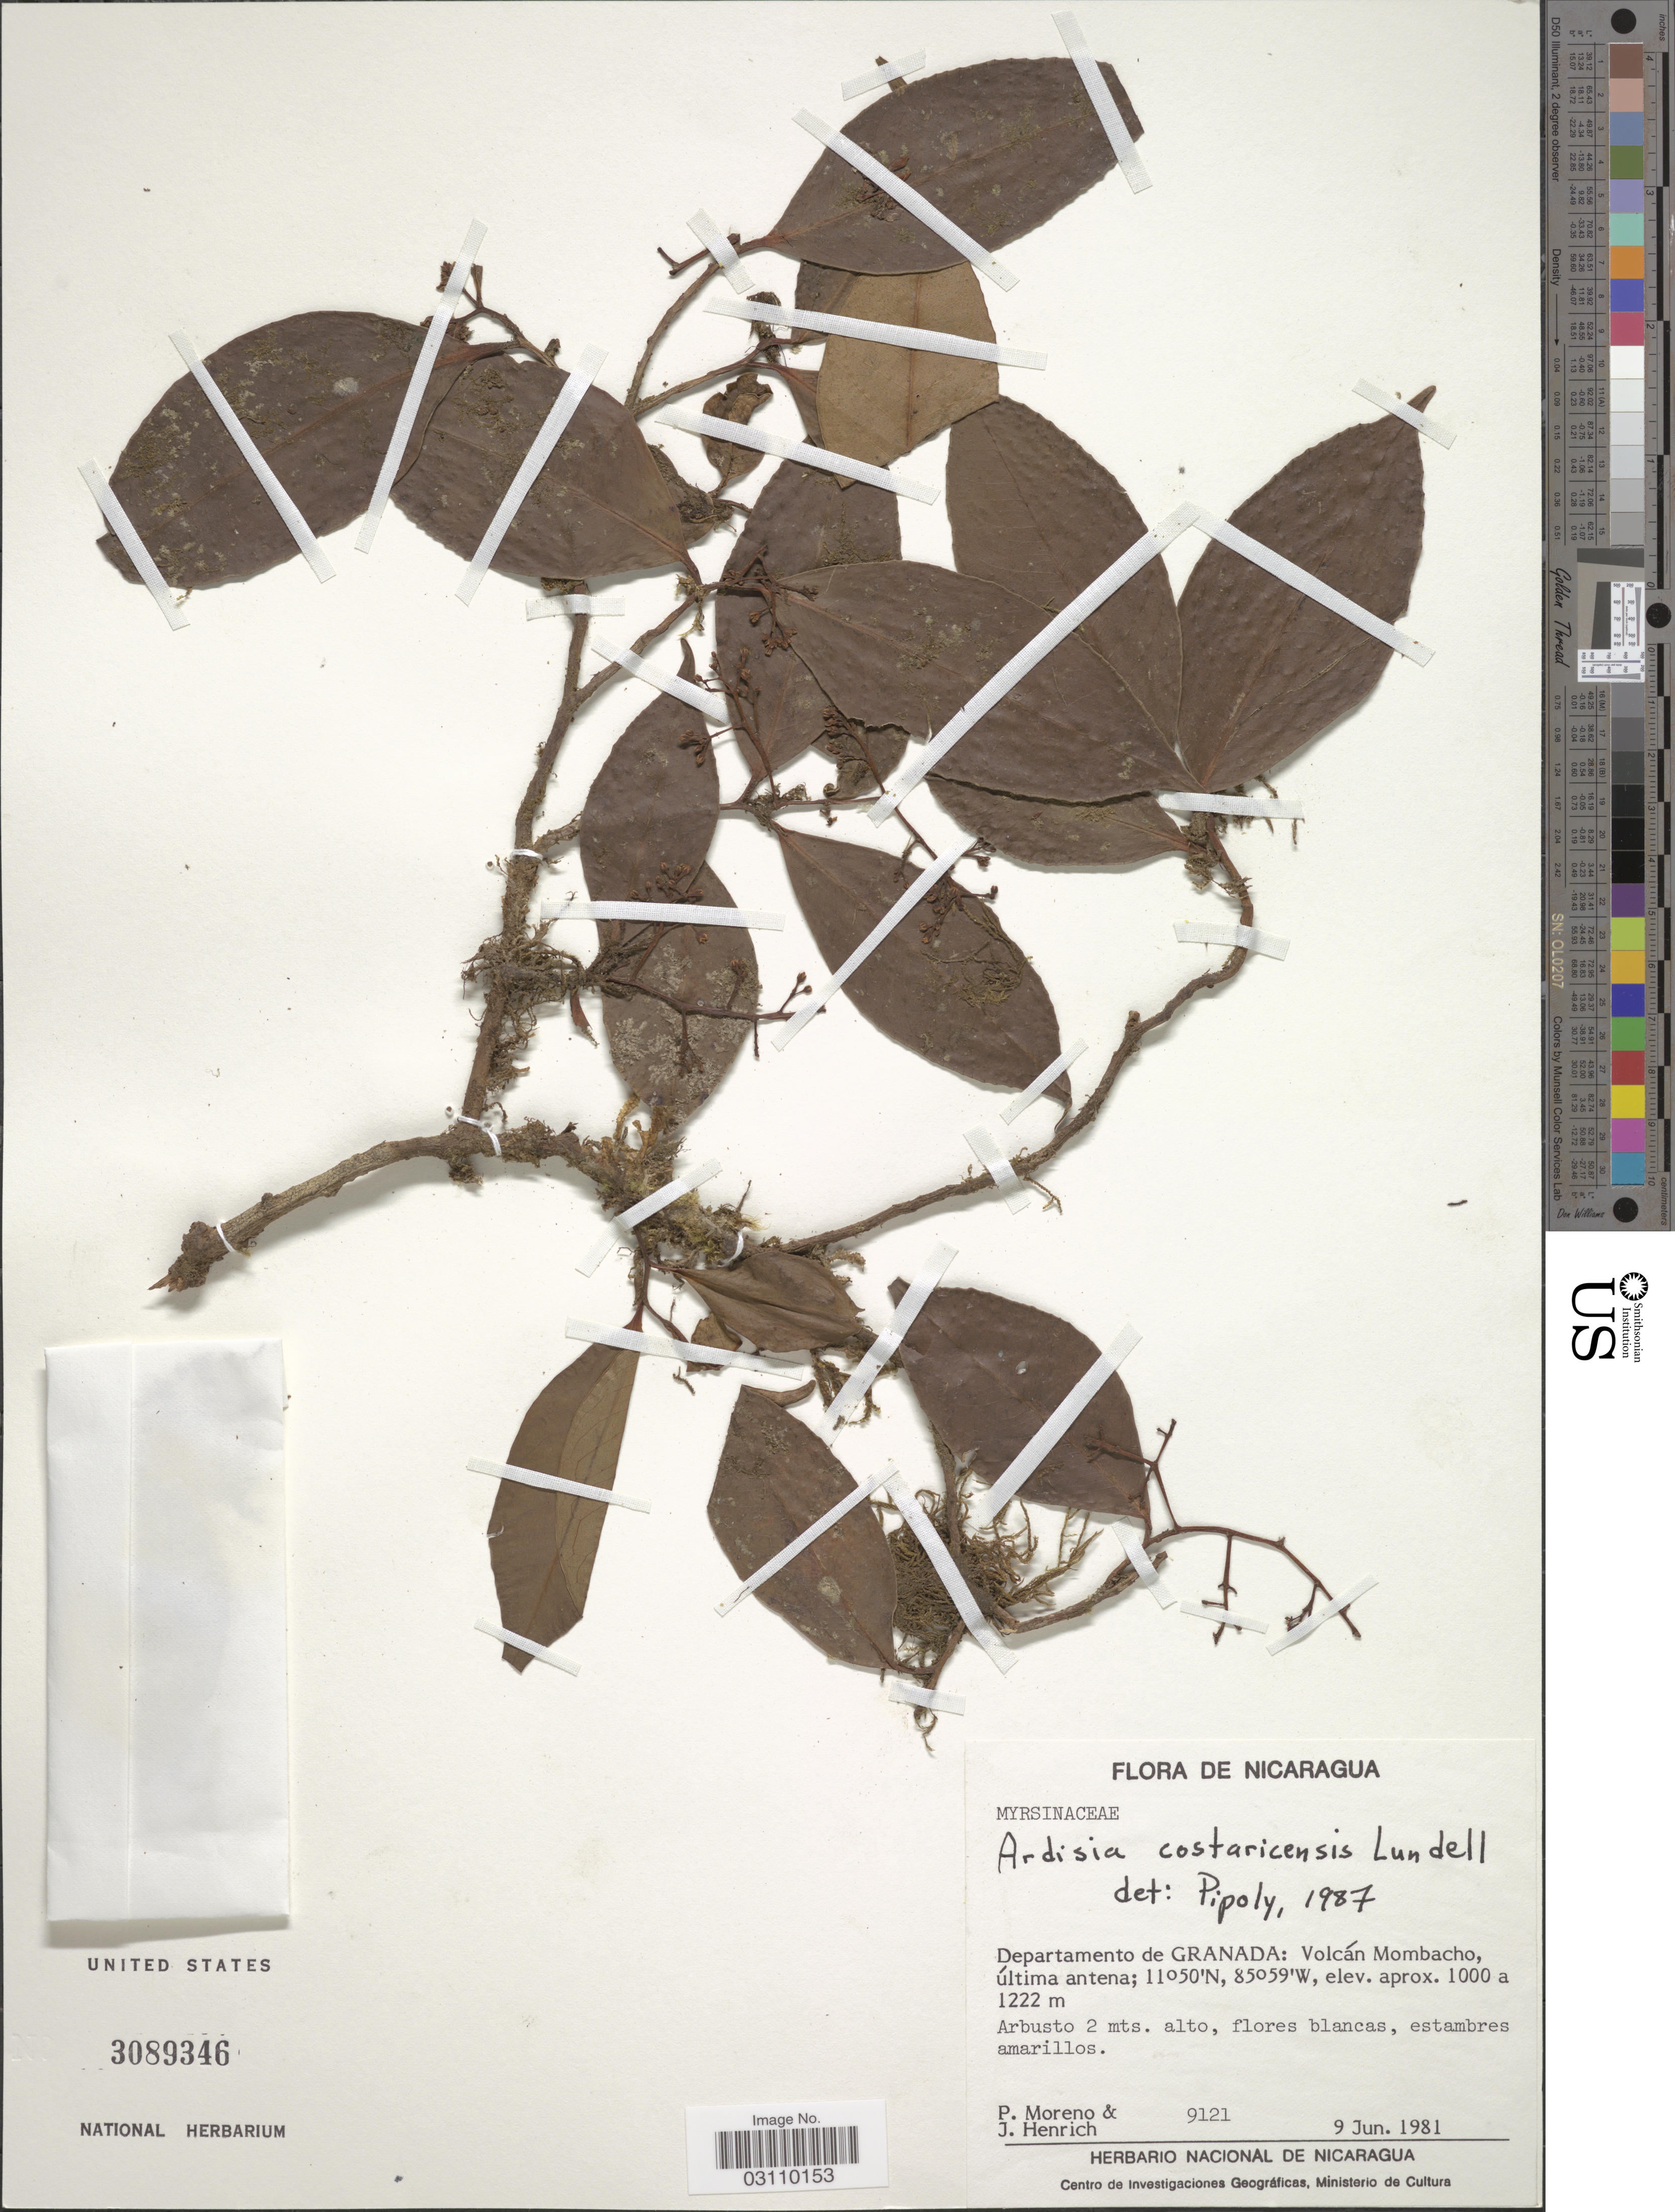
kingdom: Plantae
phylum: Tracheophyta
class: Magnoliopsida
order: Ericales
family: Primulaceae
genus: Ardisia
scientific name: Ardisia costaricensis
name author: Lundell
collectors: P. Moreno & J. Henrich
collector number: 9121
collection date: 1981-06-09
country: Nicaragua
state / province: Granada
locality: Departamento de Granada: Volcán Mombacho, última antena.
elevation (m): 1000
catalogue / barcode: US 3089346